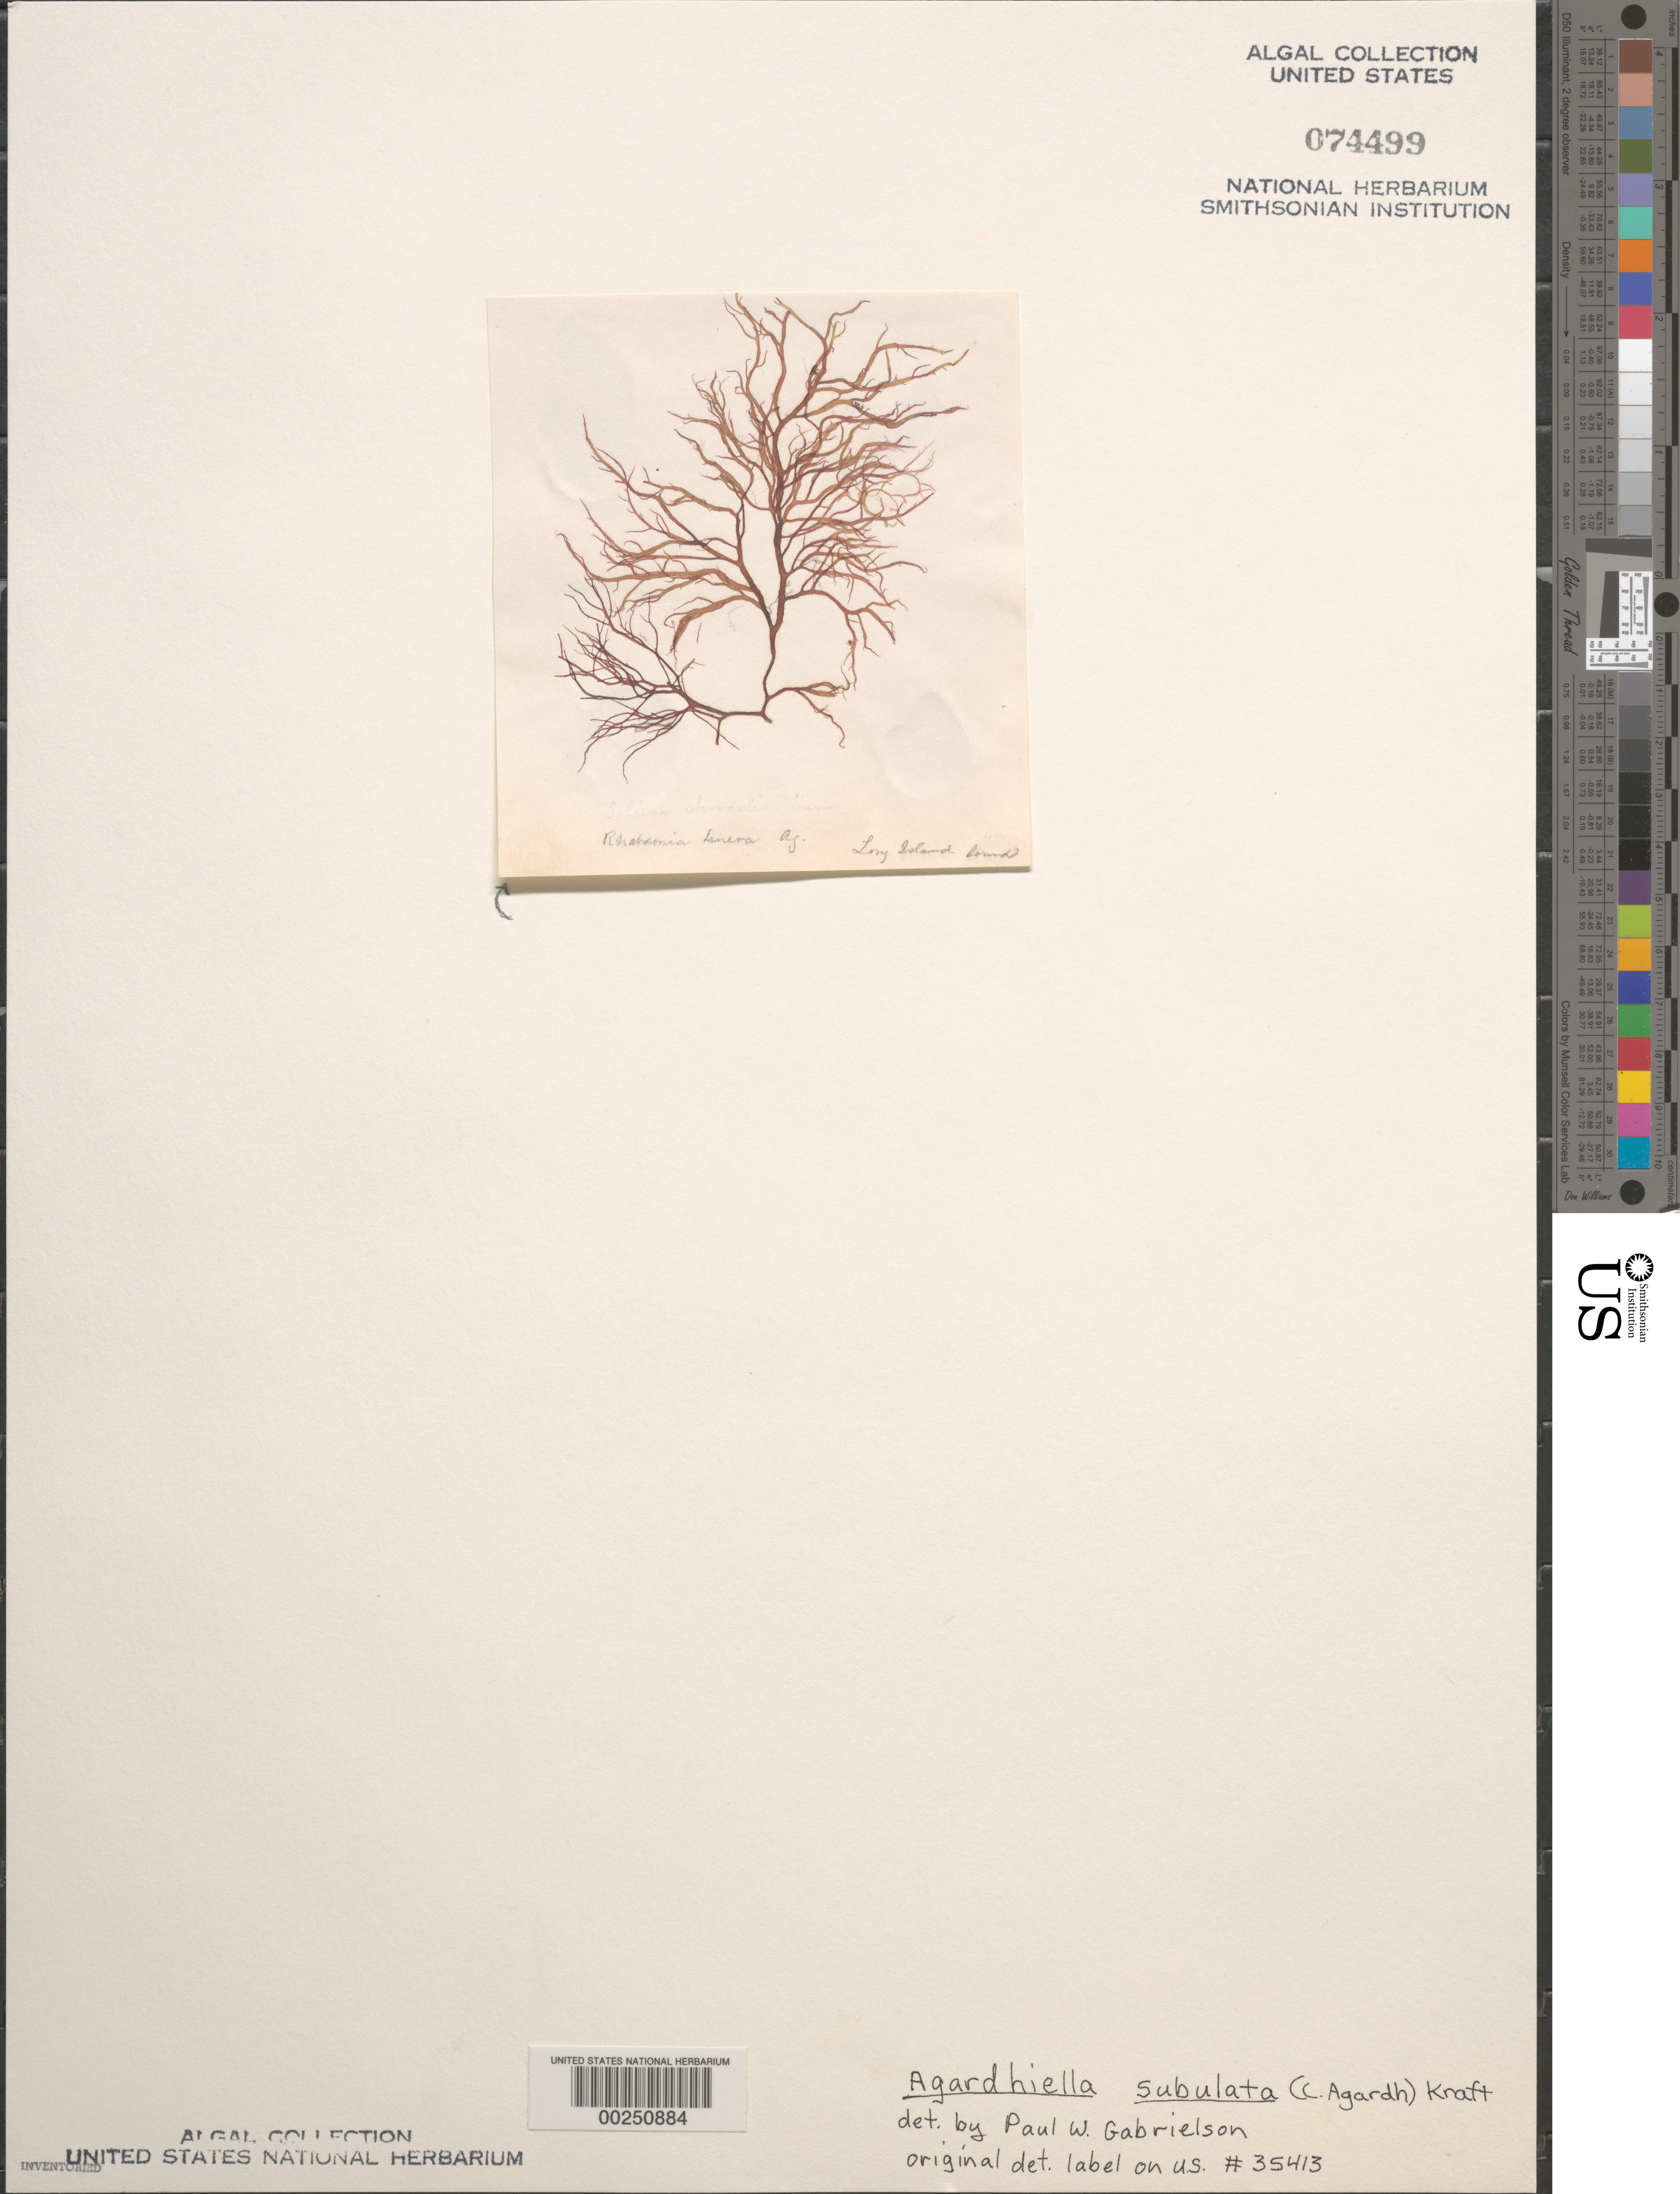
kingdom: Plantae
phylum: Rhodophyta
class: Florideophyceae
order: Gigartinales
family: Solieriaceae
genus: Agardhiella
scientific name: Agardhiella subulata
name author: (C. Agardh) G.T.Kraft & M.J. Wynne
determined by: Gabrielson, P. W.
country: United States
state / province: Connecticut / New York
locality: Long Island Sound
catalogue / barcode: US 74499